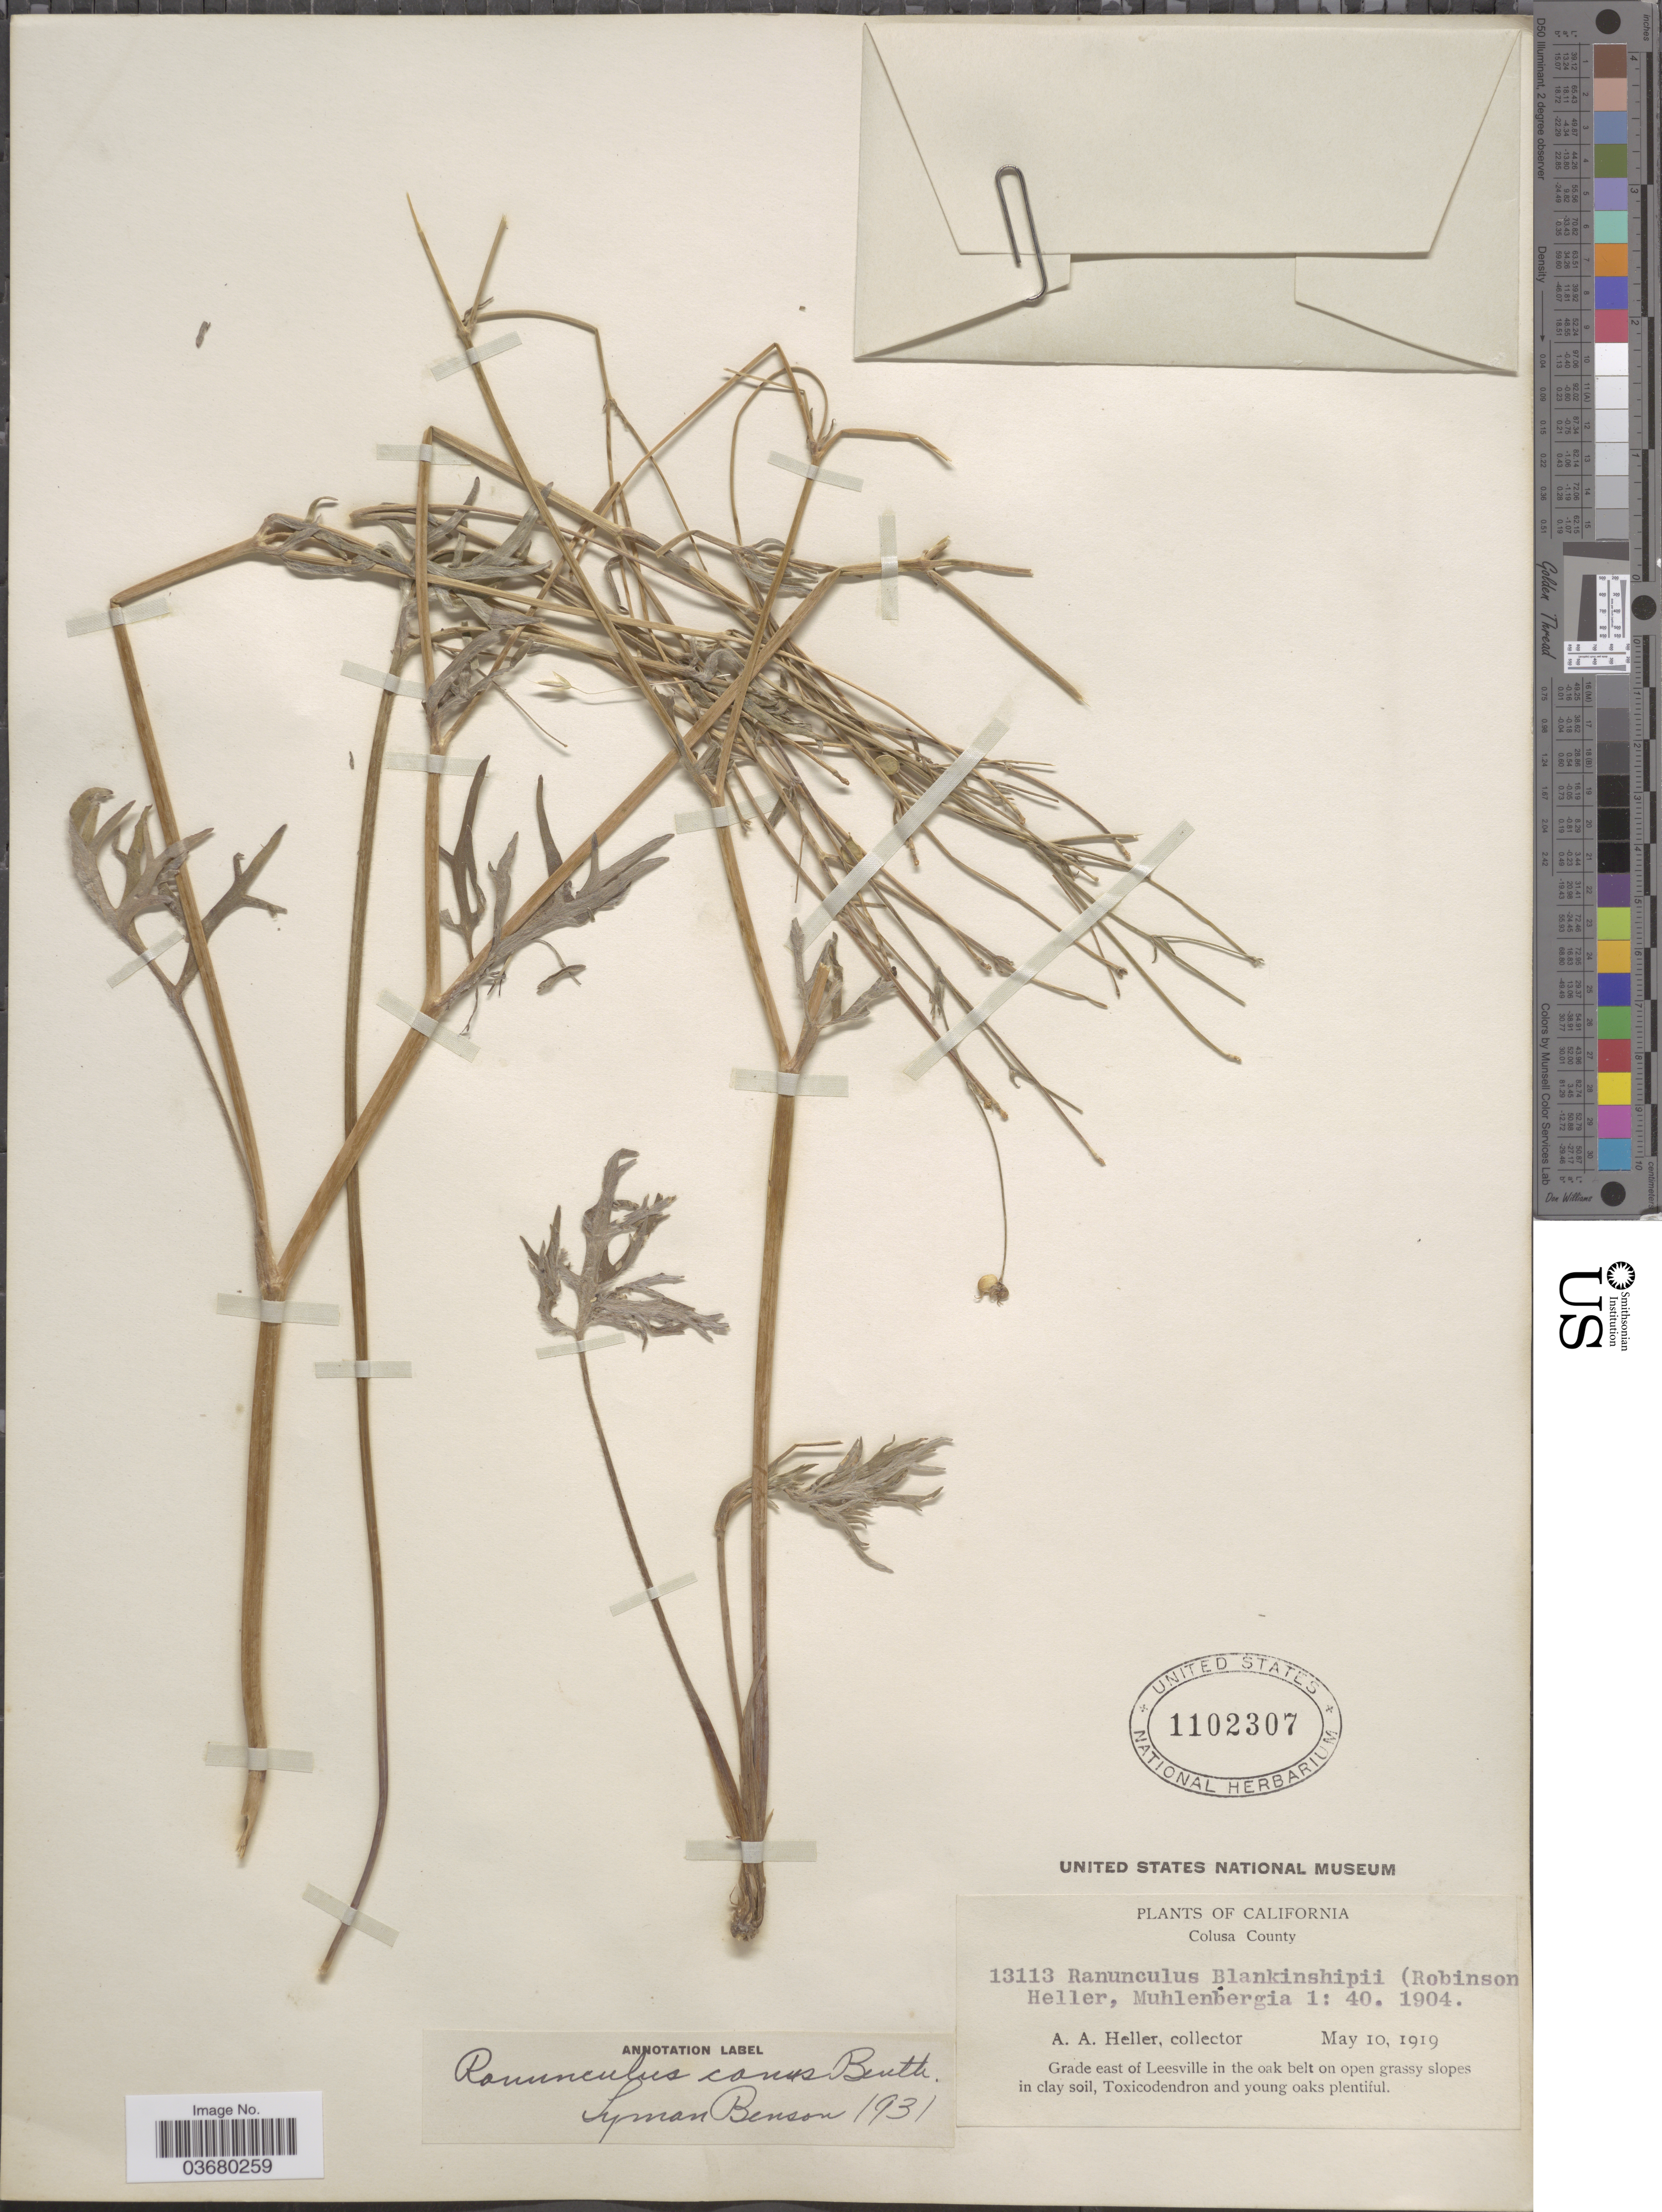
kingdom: Plantae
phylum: Tracheophyta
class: Magnoliopsida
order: Ranunculales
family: Ranunculaceae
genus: Ranunculus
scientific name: Ranunculus canus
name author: Benth.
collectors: A. A. Heller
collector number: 13113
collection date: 1919-05-10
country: United States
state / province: California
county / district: Colusa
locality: Colusa County. Grade east of Leesville in the oak belt.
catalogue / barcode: US 1102307